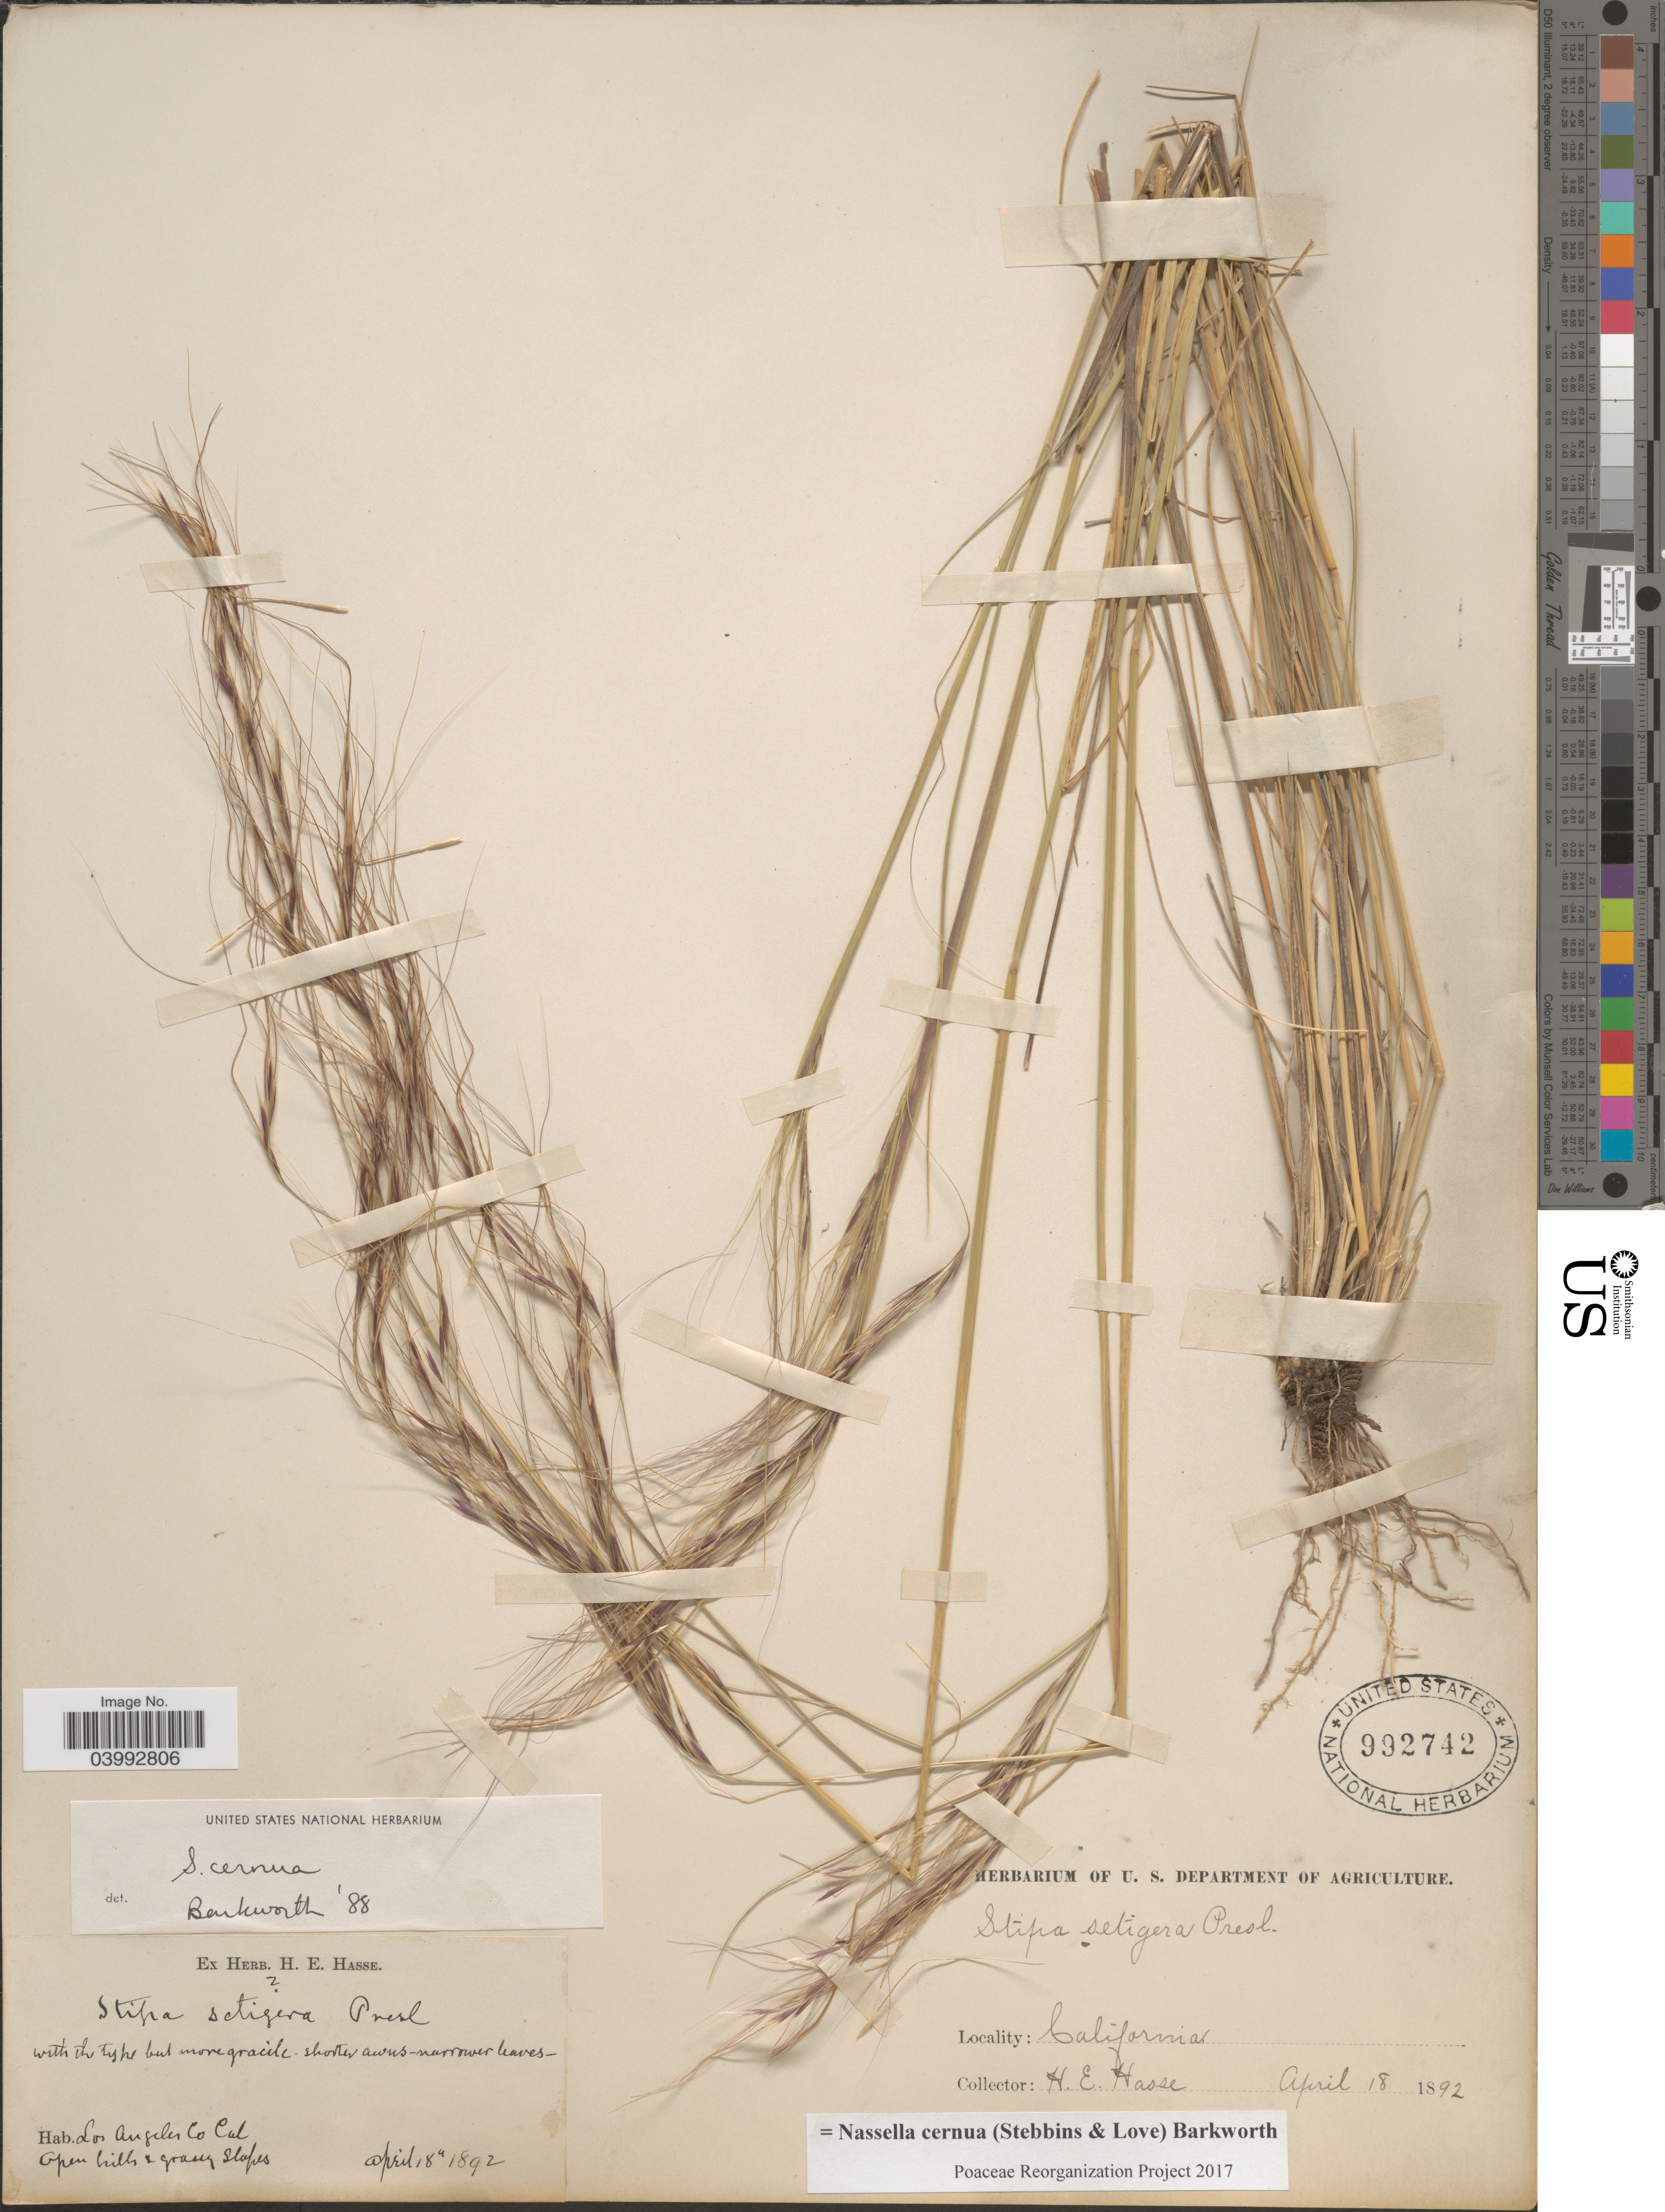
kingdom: Plantae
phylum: Tracheophyta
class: Liliopsida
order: Poales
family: Poaceae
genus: Nassella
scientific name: Nassella cernua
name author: (Stebbins & Love) Barkworth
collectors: H. E. Hasse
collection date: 1892-04-18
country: United States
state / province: California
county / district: Los Angeles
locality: Los Angeles Co. Open hills & grassy slopes.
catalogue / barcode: US 992742